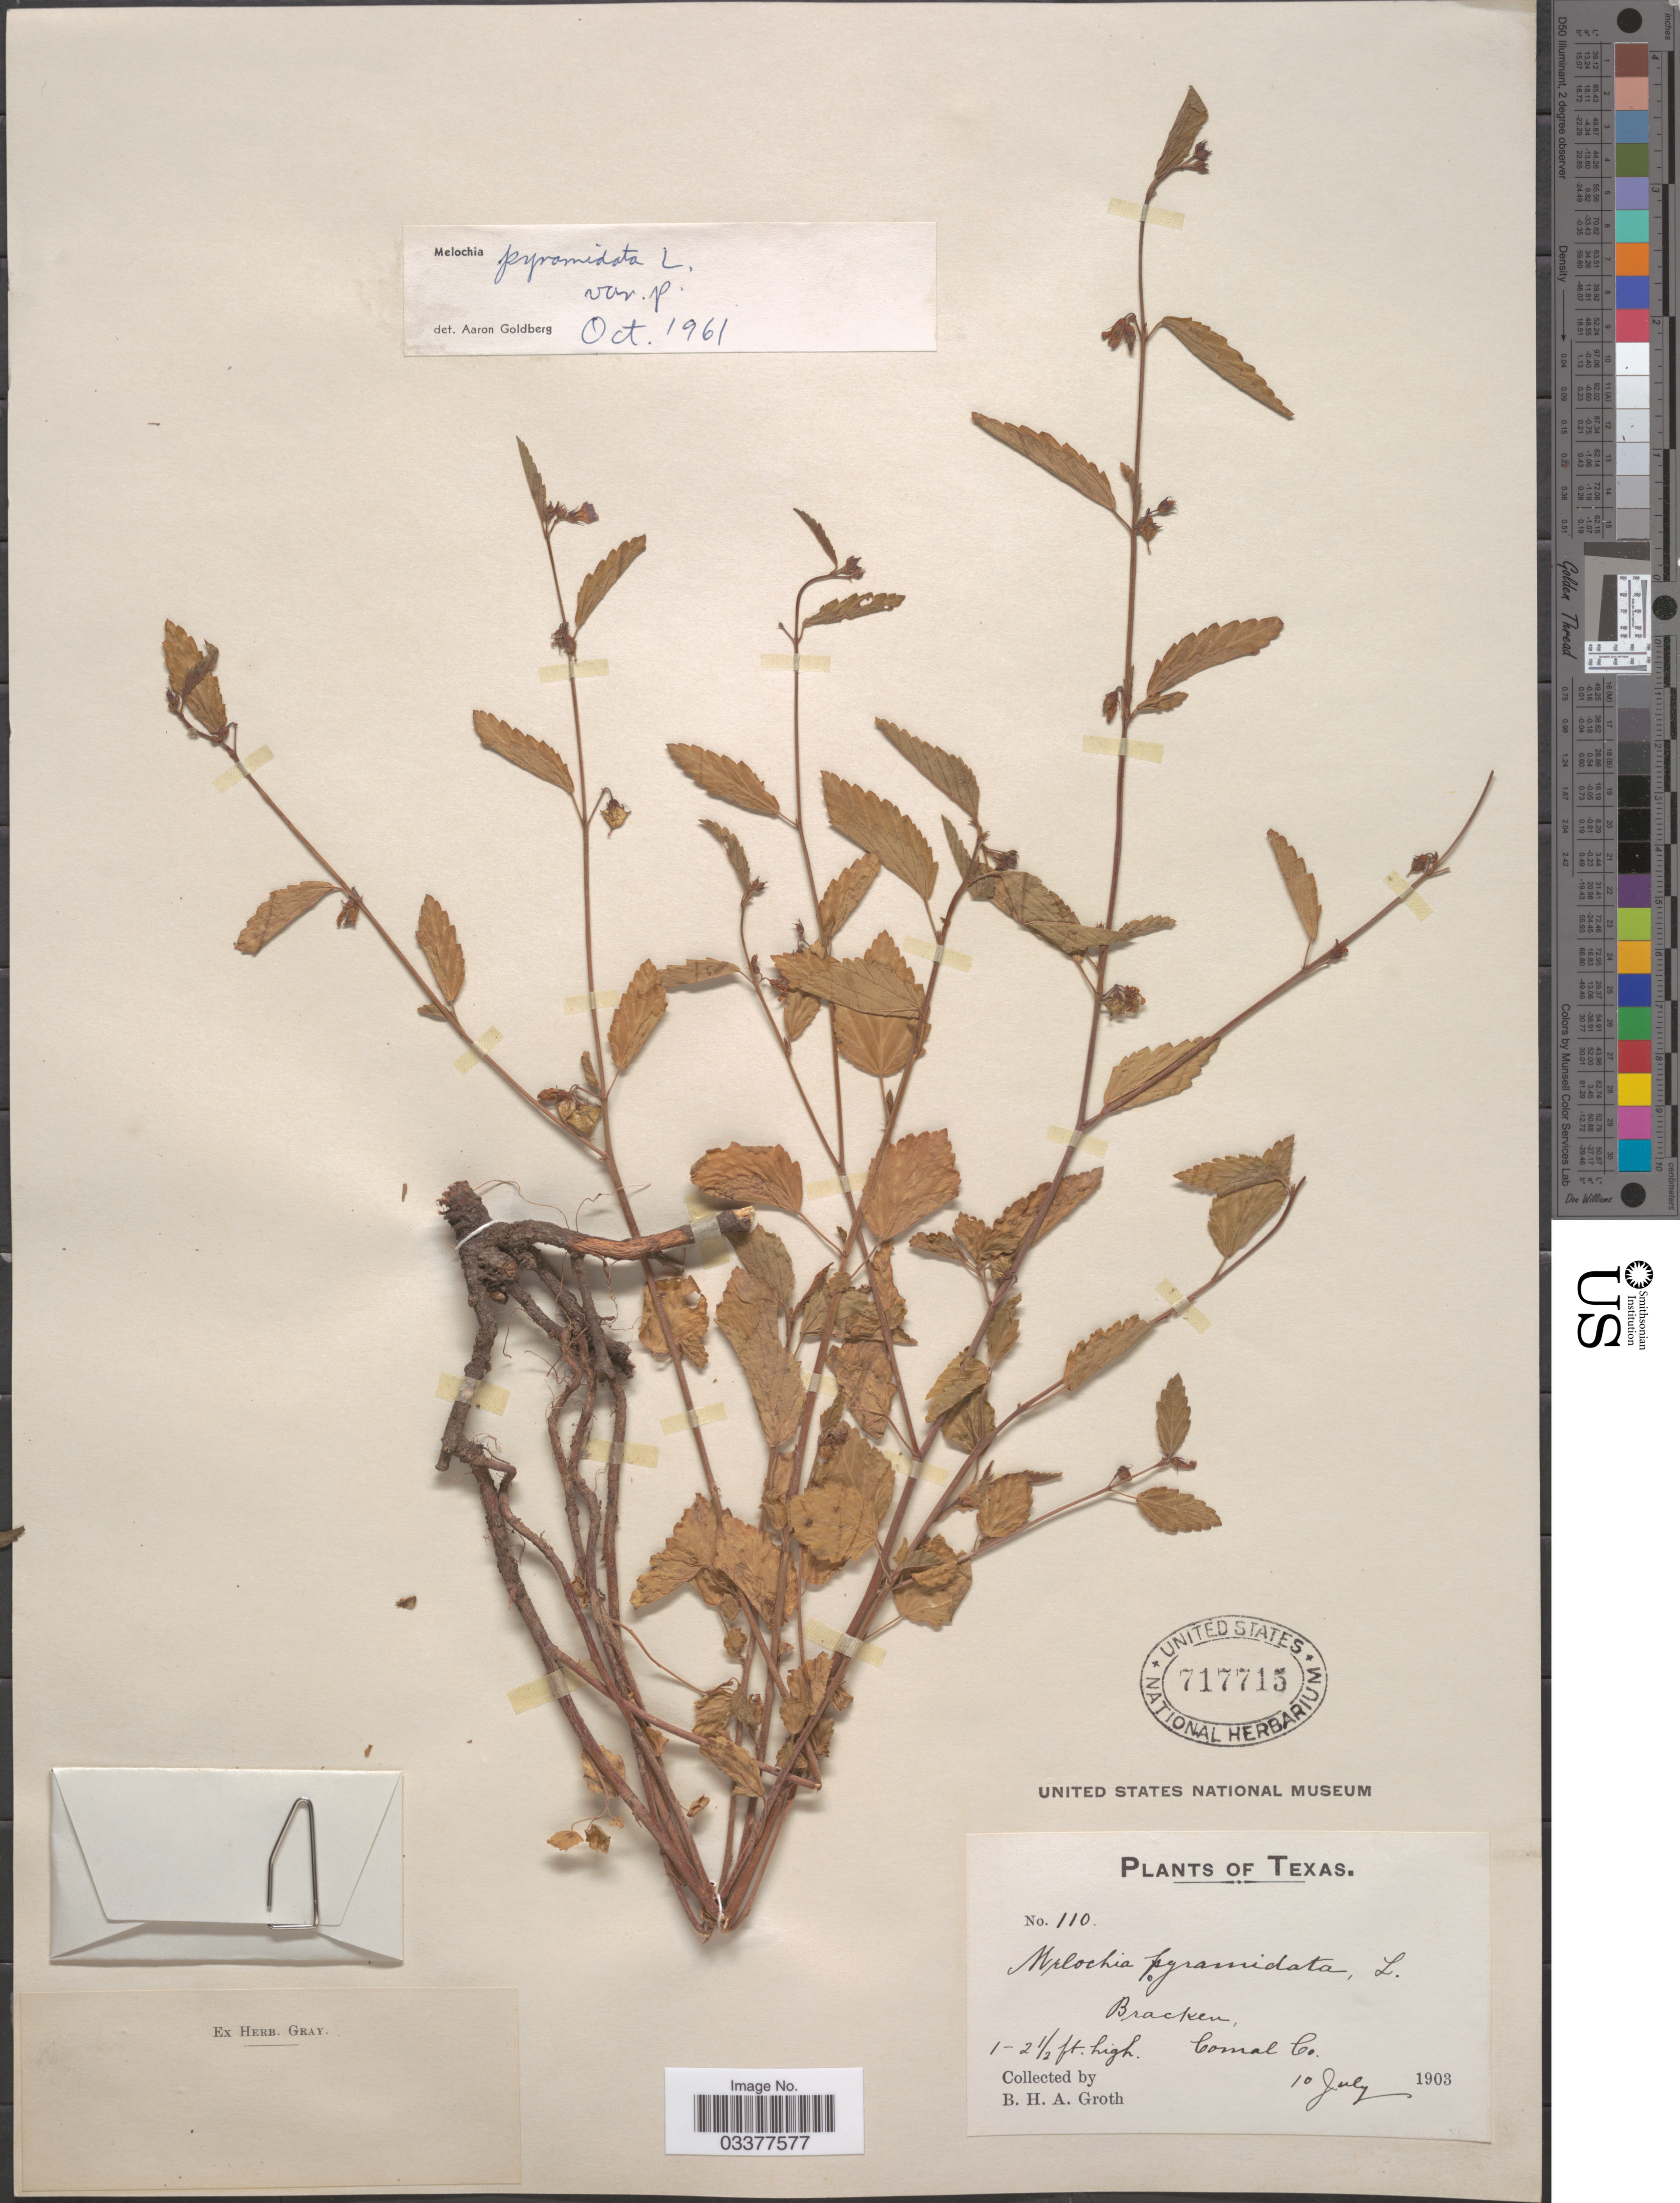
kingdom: Plantae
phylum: Tracheophyta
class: Magnoliopsida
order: Malvales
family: Malvaceae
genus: Melochia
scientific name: Melochia pyramidata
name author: L.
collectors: B. Groth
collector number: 110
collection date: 1903-07-10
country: United States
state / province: Texas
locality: Bracken, Comal Co.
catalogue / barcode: US 717715